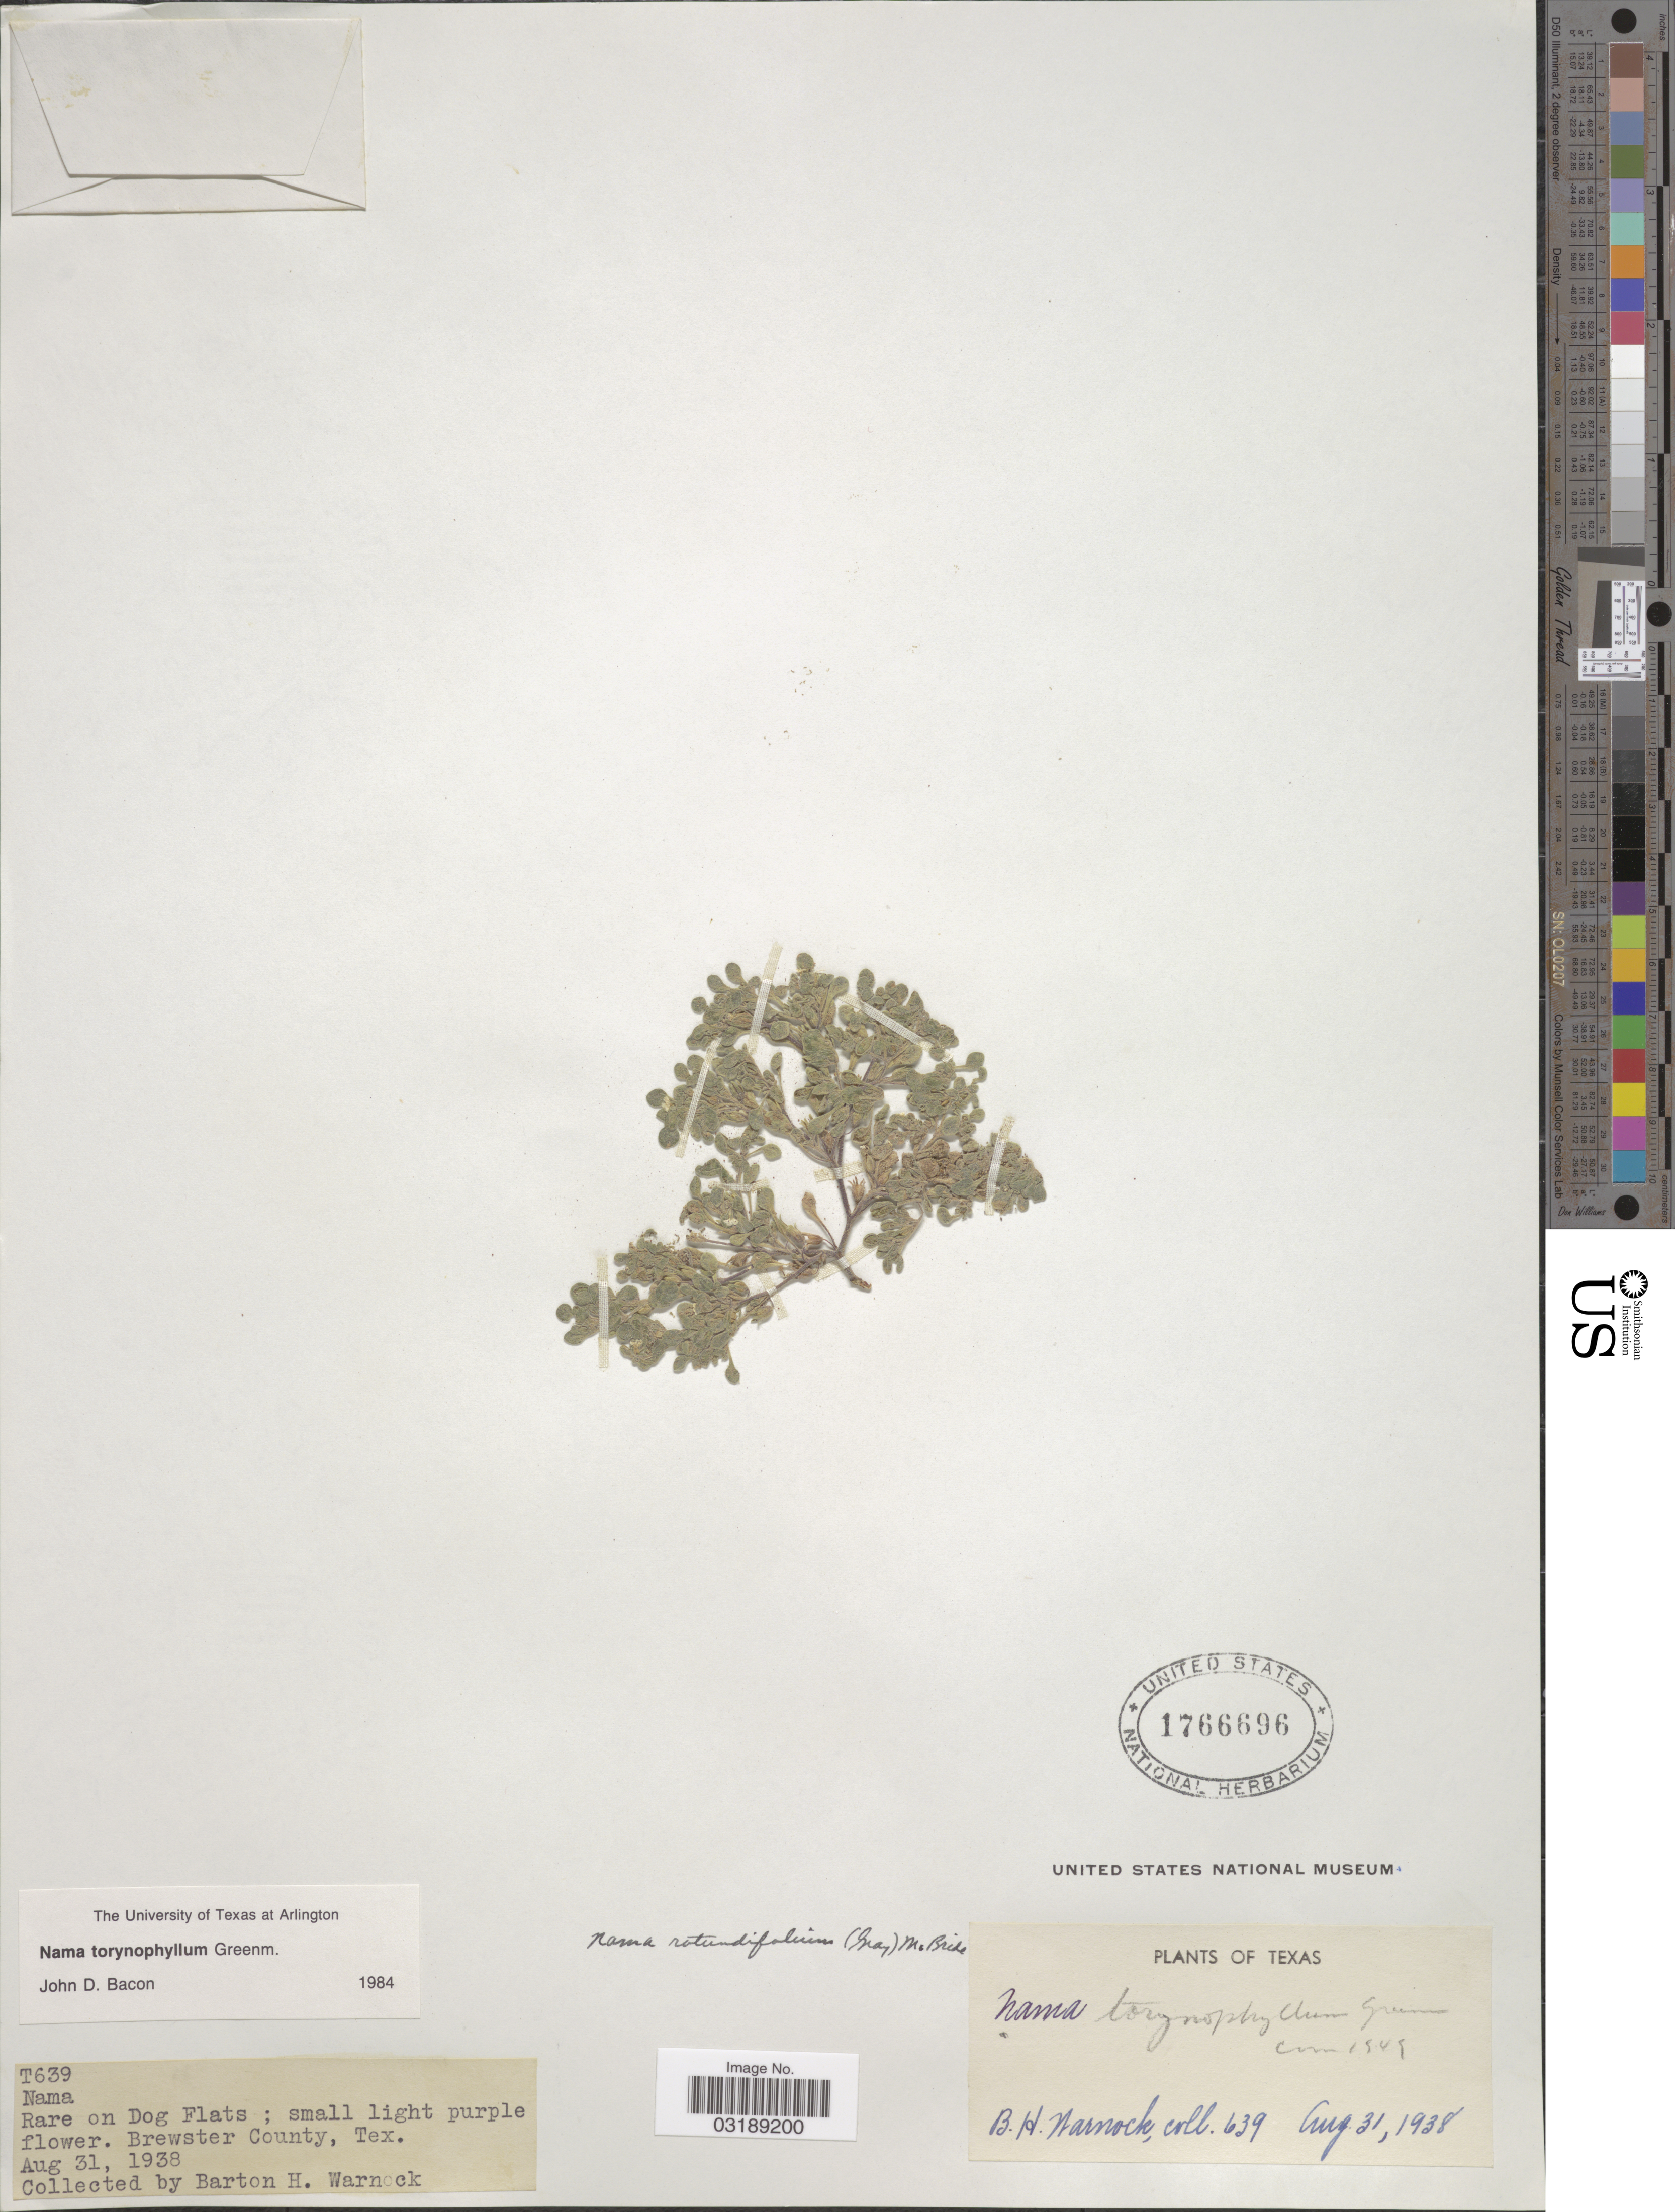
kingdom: Plantae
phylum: Tracheophyta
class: Magnoliopsida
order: Boraginales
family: Namaceae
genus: Nama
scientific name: Nama torynophyllum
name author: Greenm.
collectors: B. H. Warnock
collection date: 1938-08-13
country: United States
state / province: Texas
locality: Brewster County, Tex.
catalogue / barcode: US 1766696